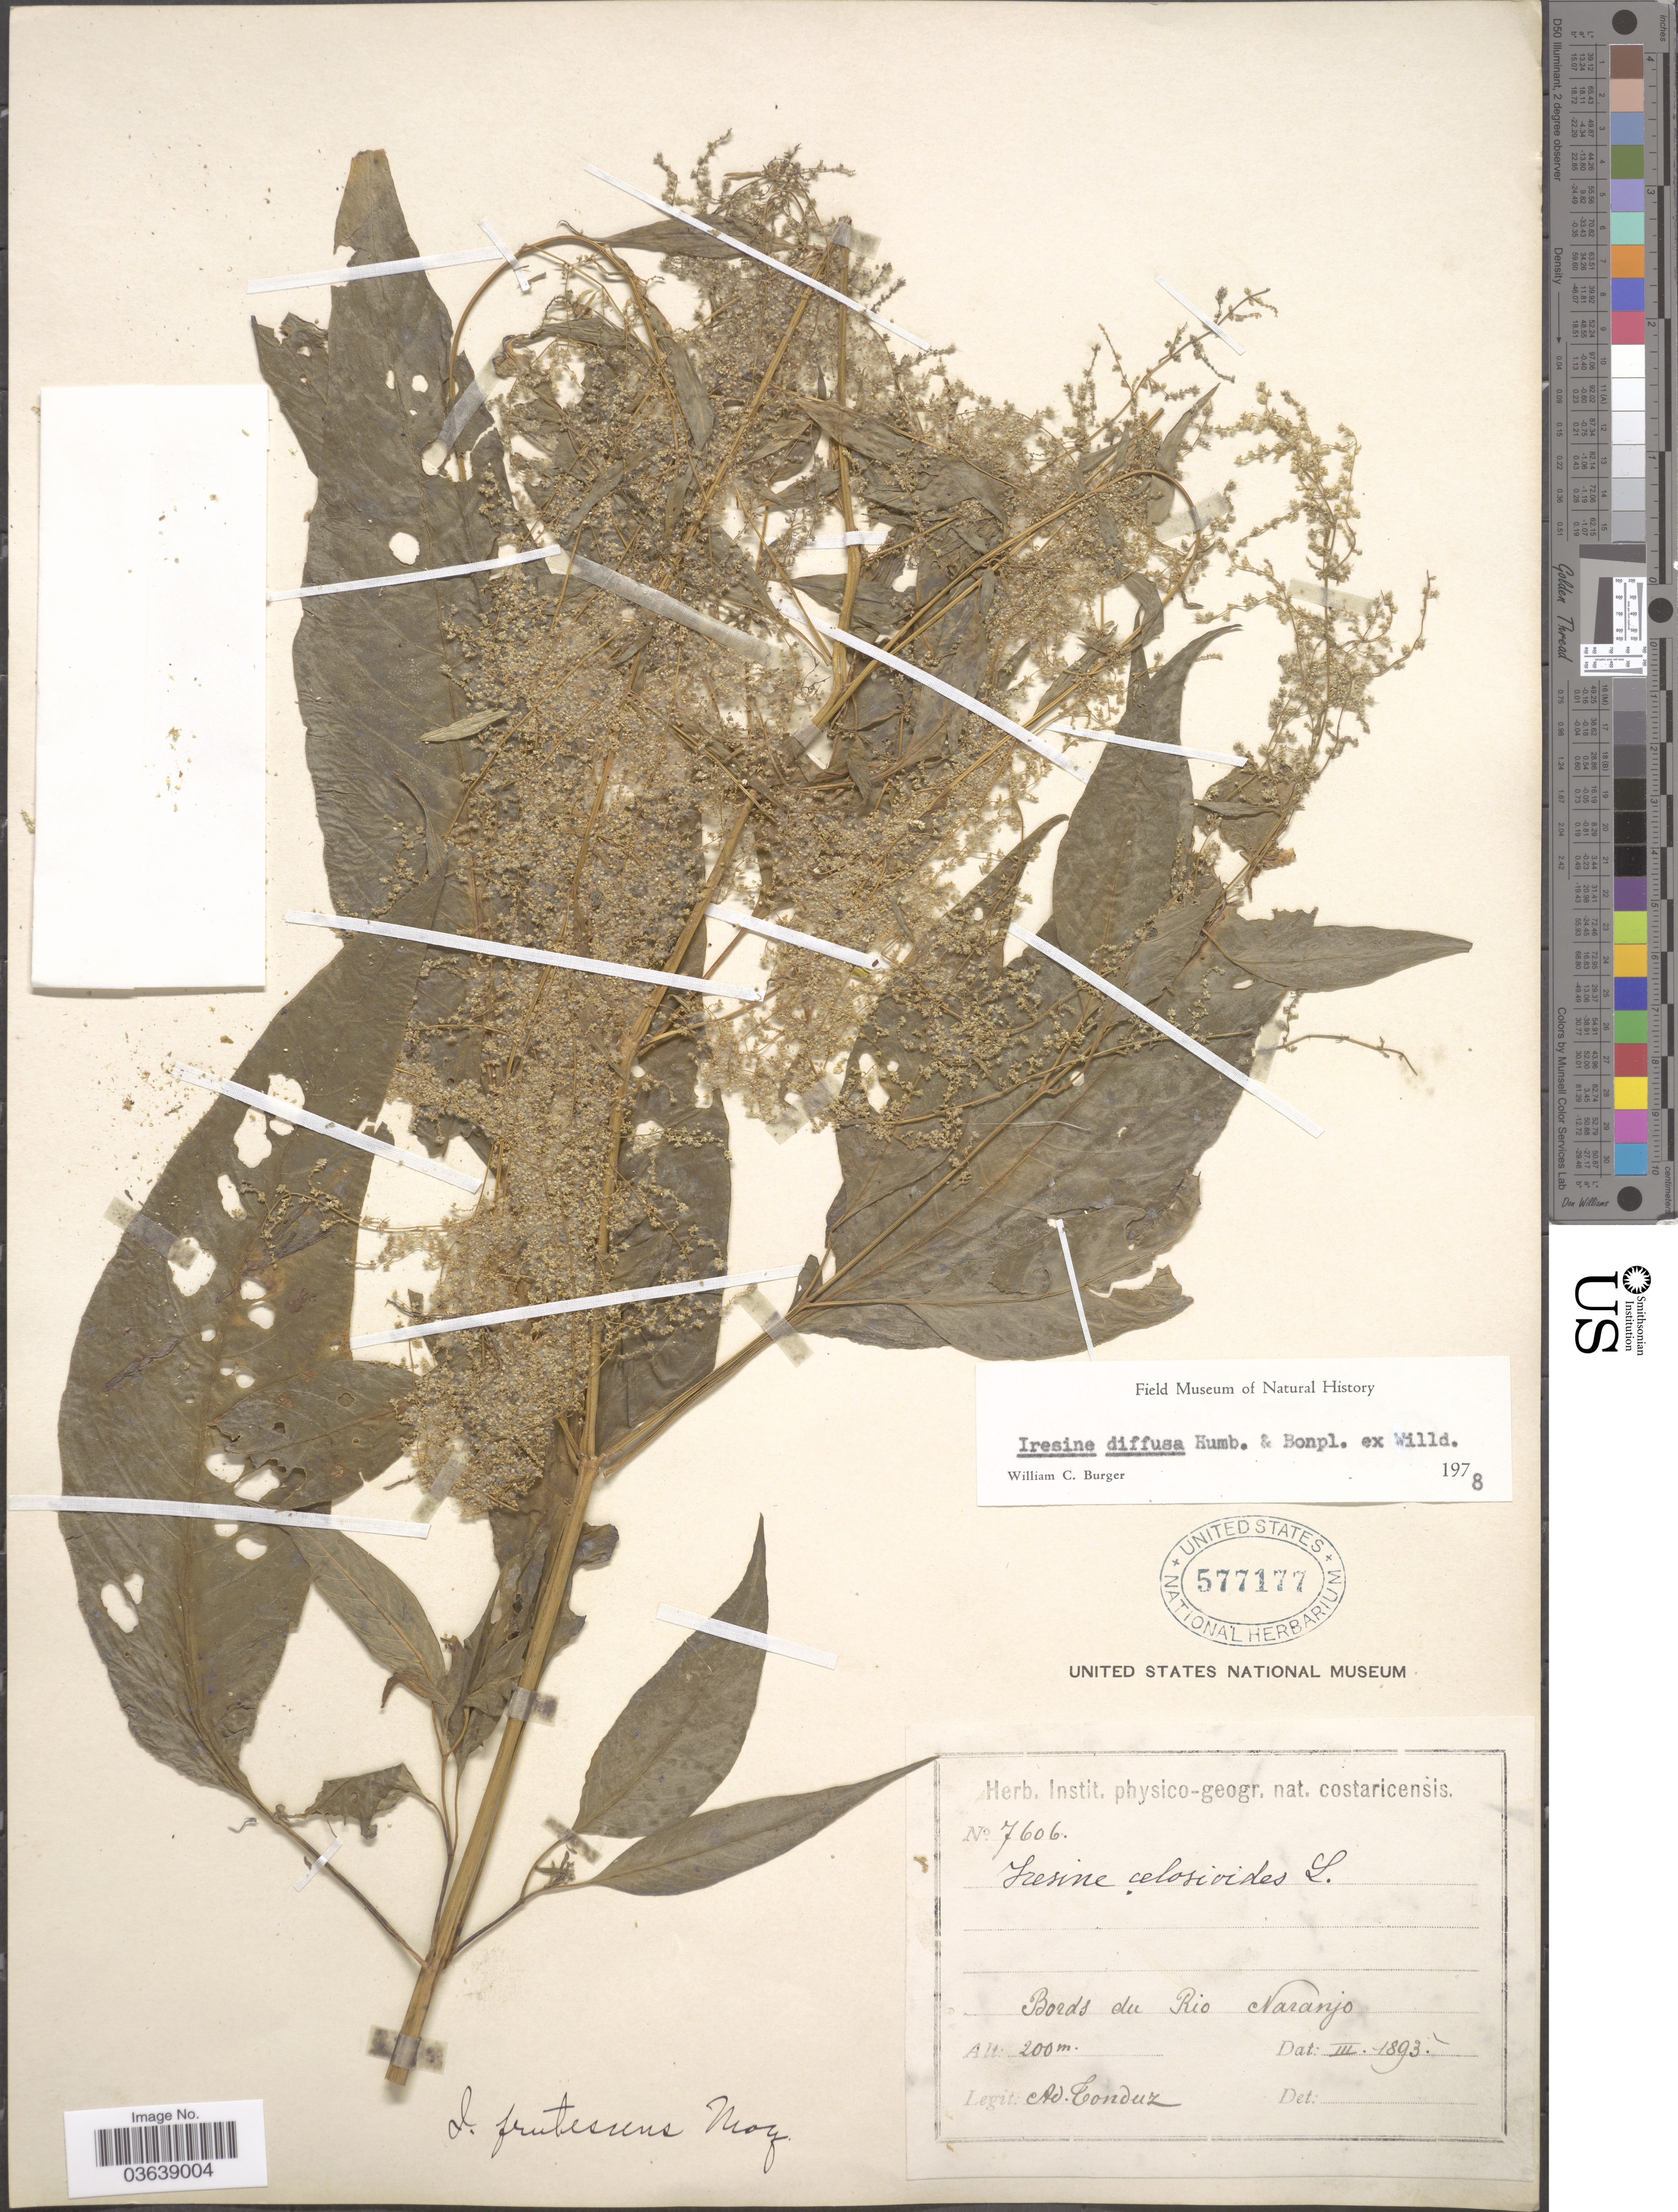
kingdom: Plantae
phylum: Tracheophyta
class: Magnoliopsida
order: Caryophyllales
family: Amaranthaceae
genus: Iresine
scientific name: Iresine celosia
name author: L.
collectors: A. Tonduz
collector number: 7606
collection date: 1893-03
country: Costa Rica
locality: Bords du Rio Naranjo.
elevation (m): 200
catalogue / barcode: US 577177